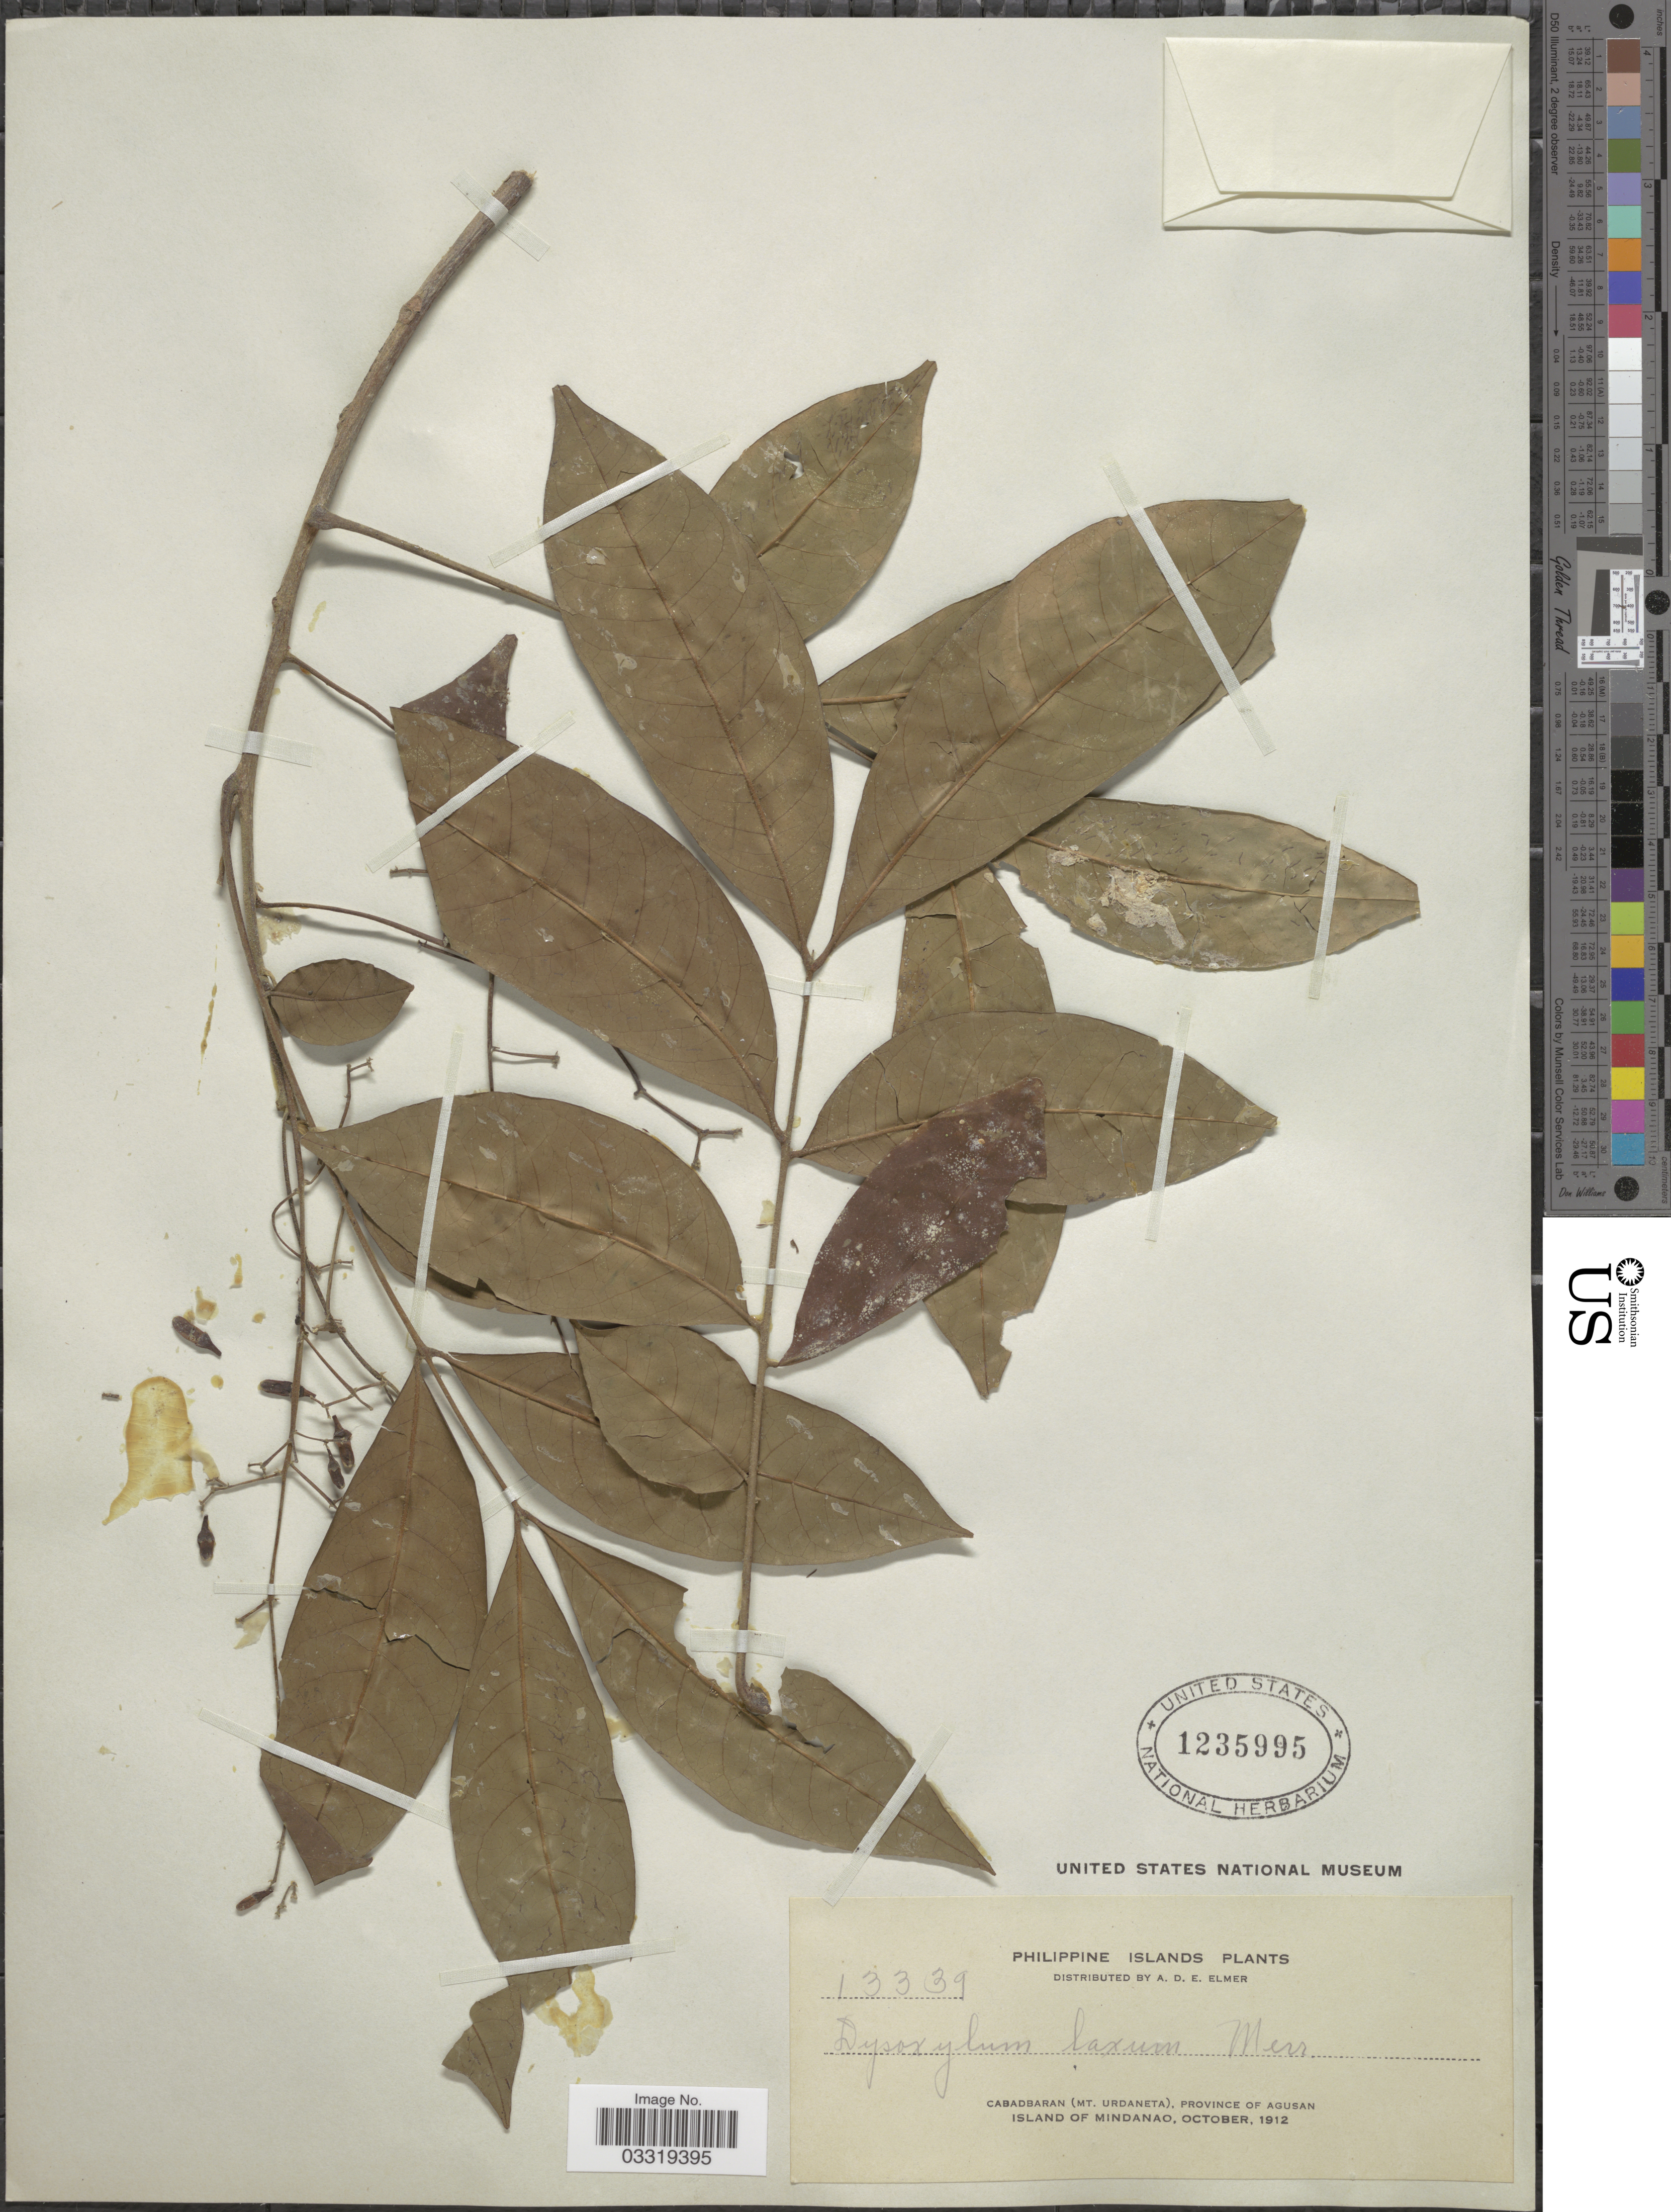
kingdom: Plantae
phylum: Tracheophyta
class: Magnoliopsida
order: Sapindales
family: Meliaceae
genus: Didymocheton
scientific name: Didymocheton pauciflorus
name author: (Merr.) Mabb.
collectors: A. D. E. Elmer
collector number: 13339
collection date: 1912-10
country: Philippines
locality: Cabadbaran (Mt. Urdaneta), Province of Agusan, Island of Mindanao.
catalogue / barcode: US 1235995